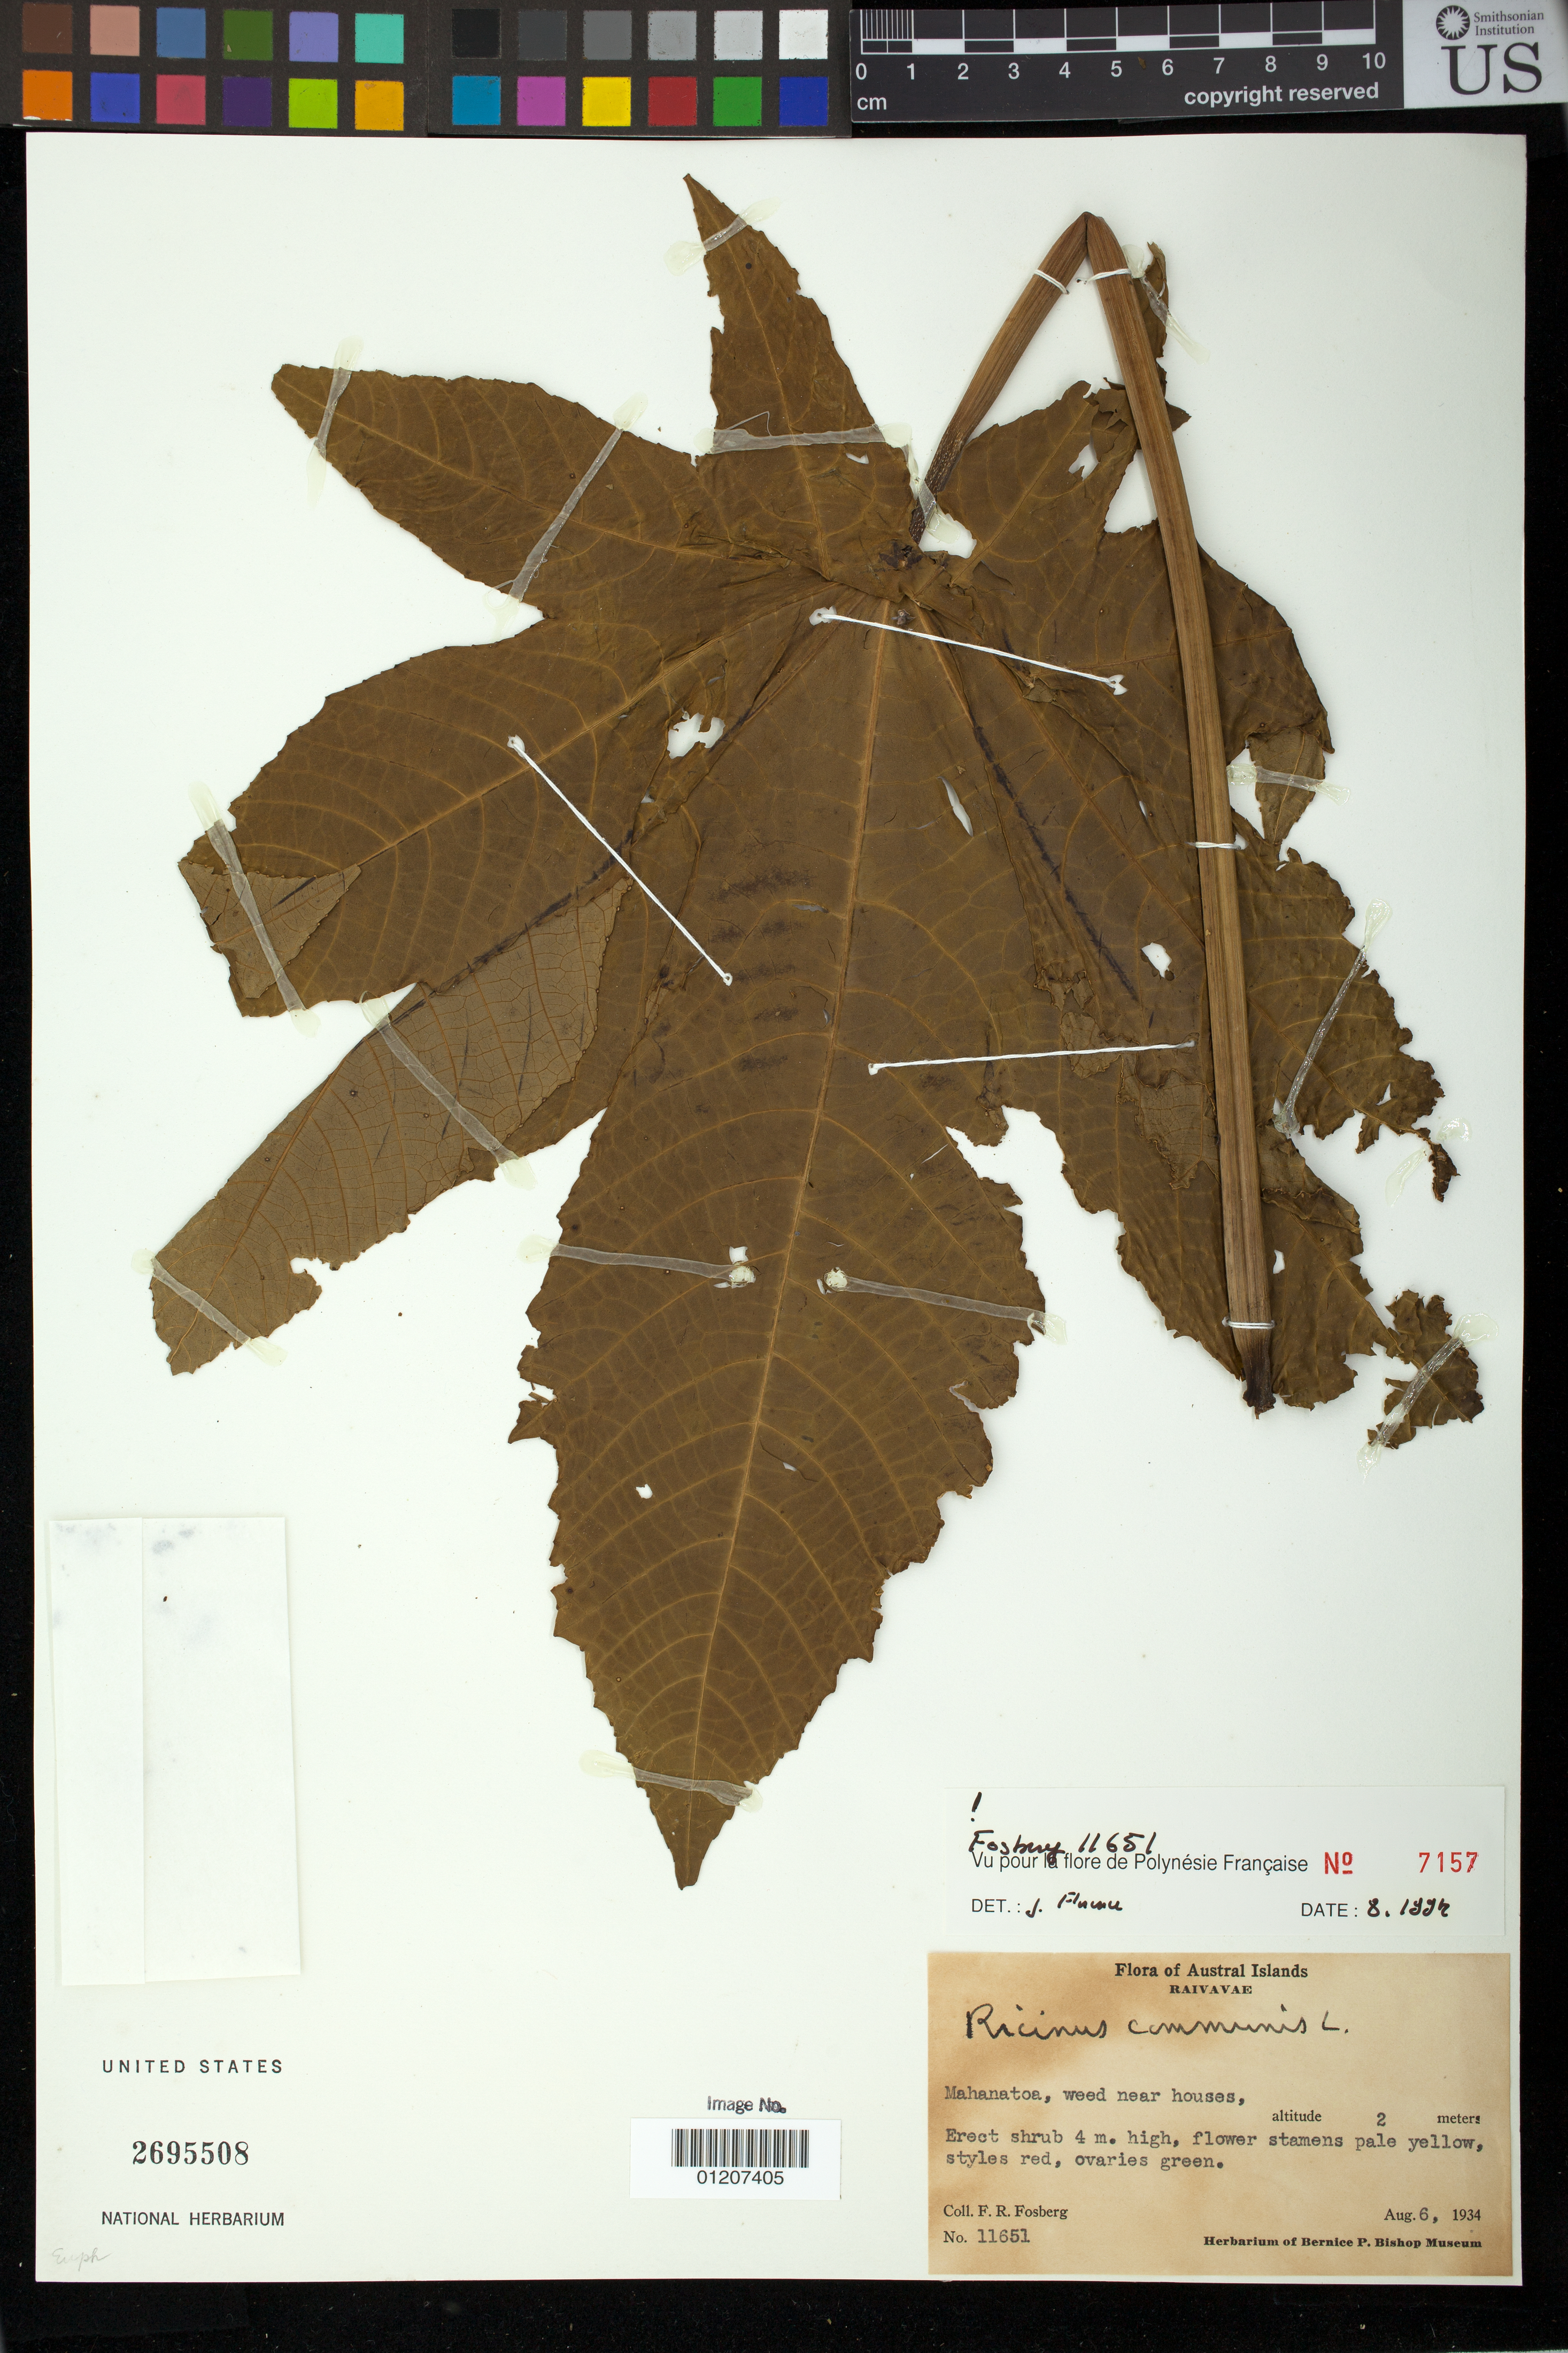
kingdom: Plantae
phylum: Tracheophyta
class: Magnoliopsida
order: Malpighiales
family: Euphorbiaceae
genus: Ricinus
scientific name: Ricinus communis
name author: L.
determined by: Florence, J.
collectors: F. R. Fosberg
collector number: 11651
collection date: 1934-08-06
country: French Polynesia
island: Raivavae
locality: Mahanatoa, near houses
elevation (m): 2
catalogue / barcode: US 2695508